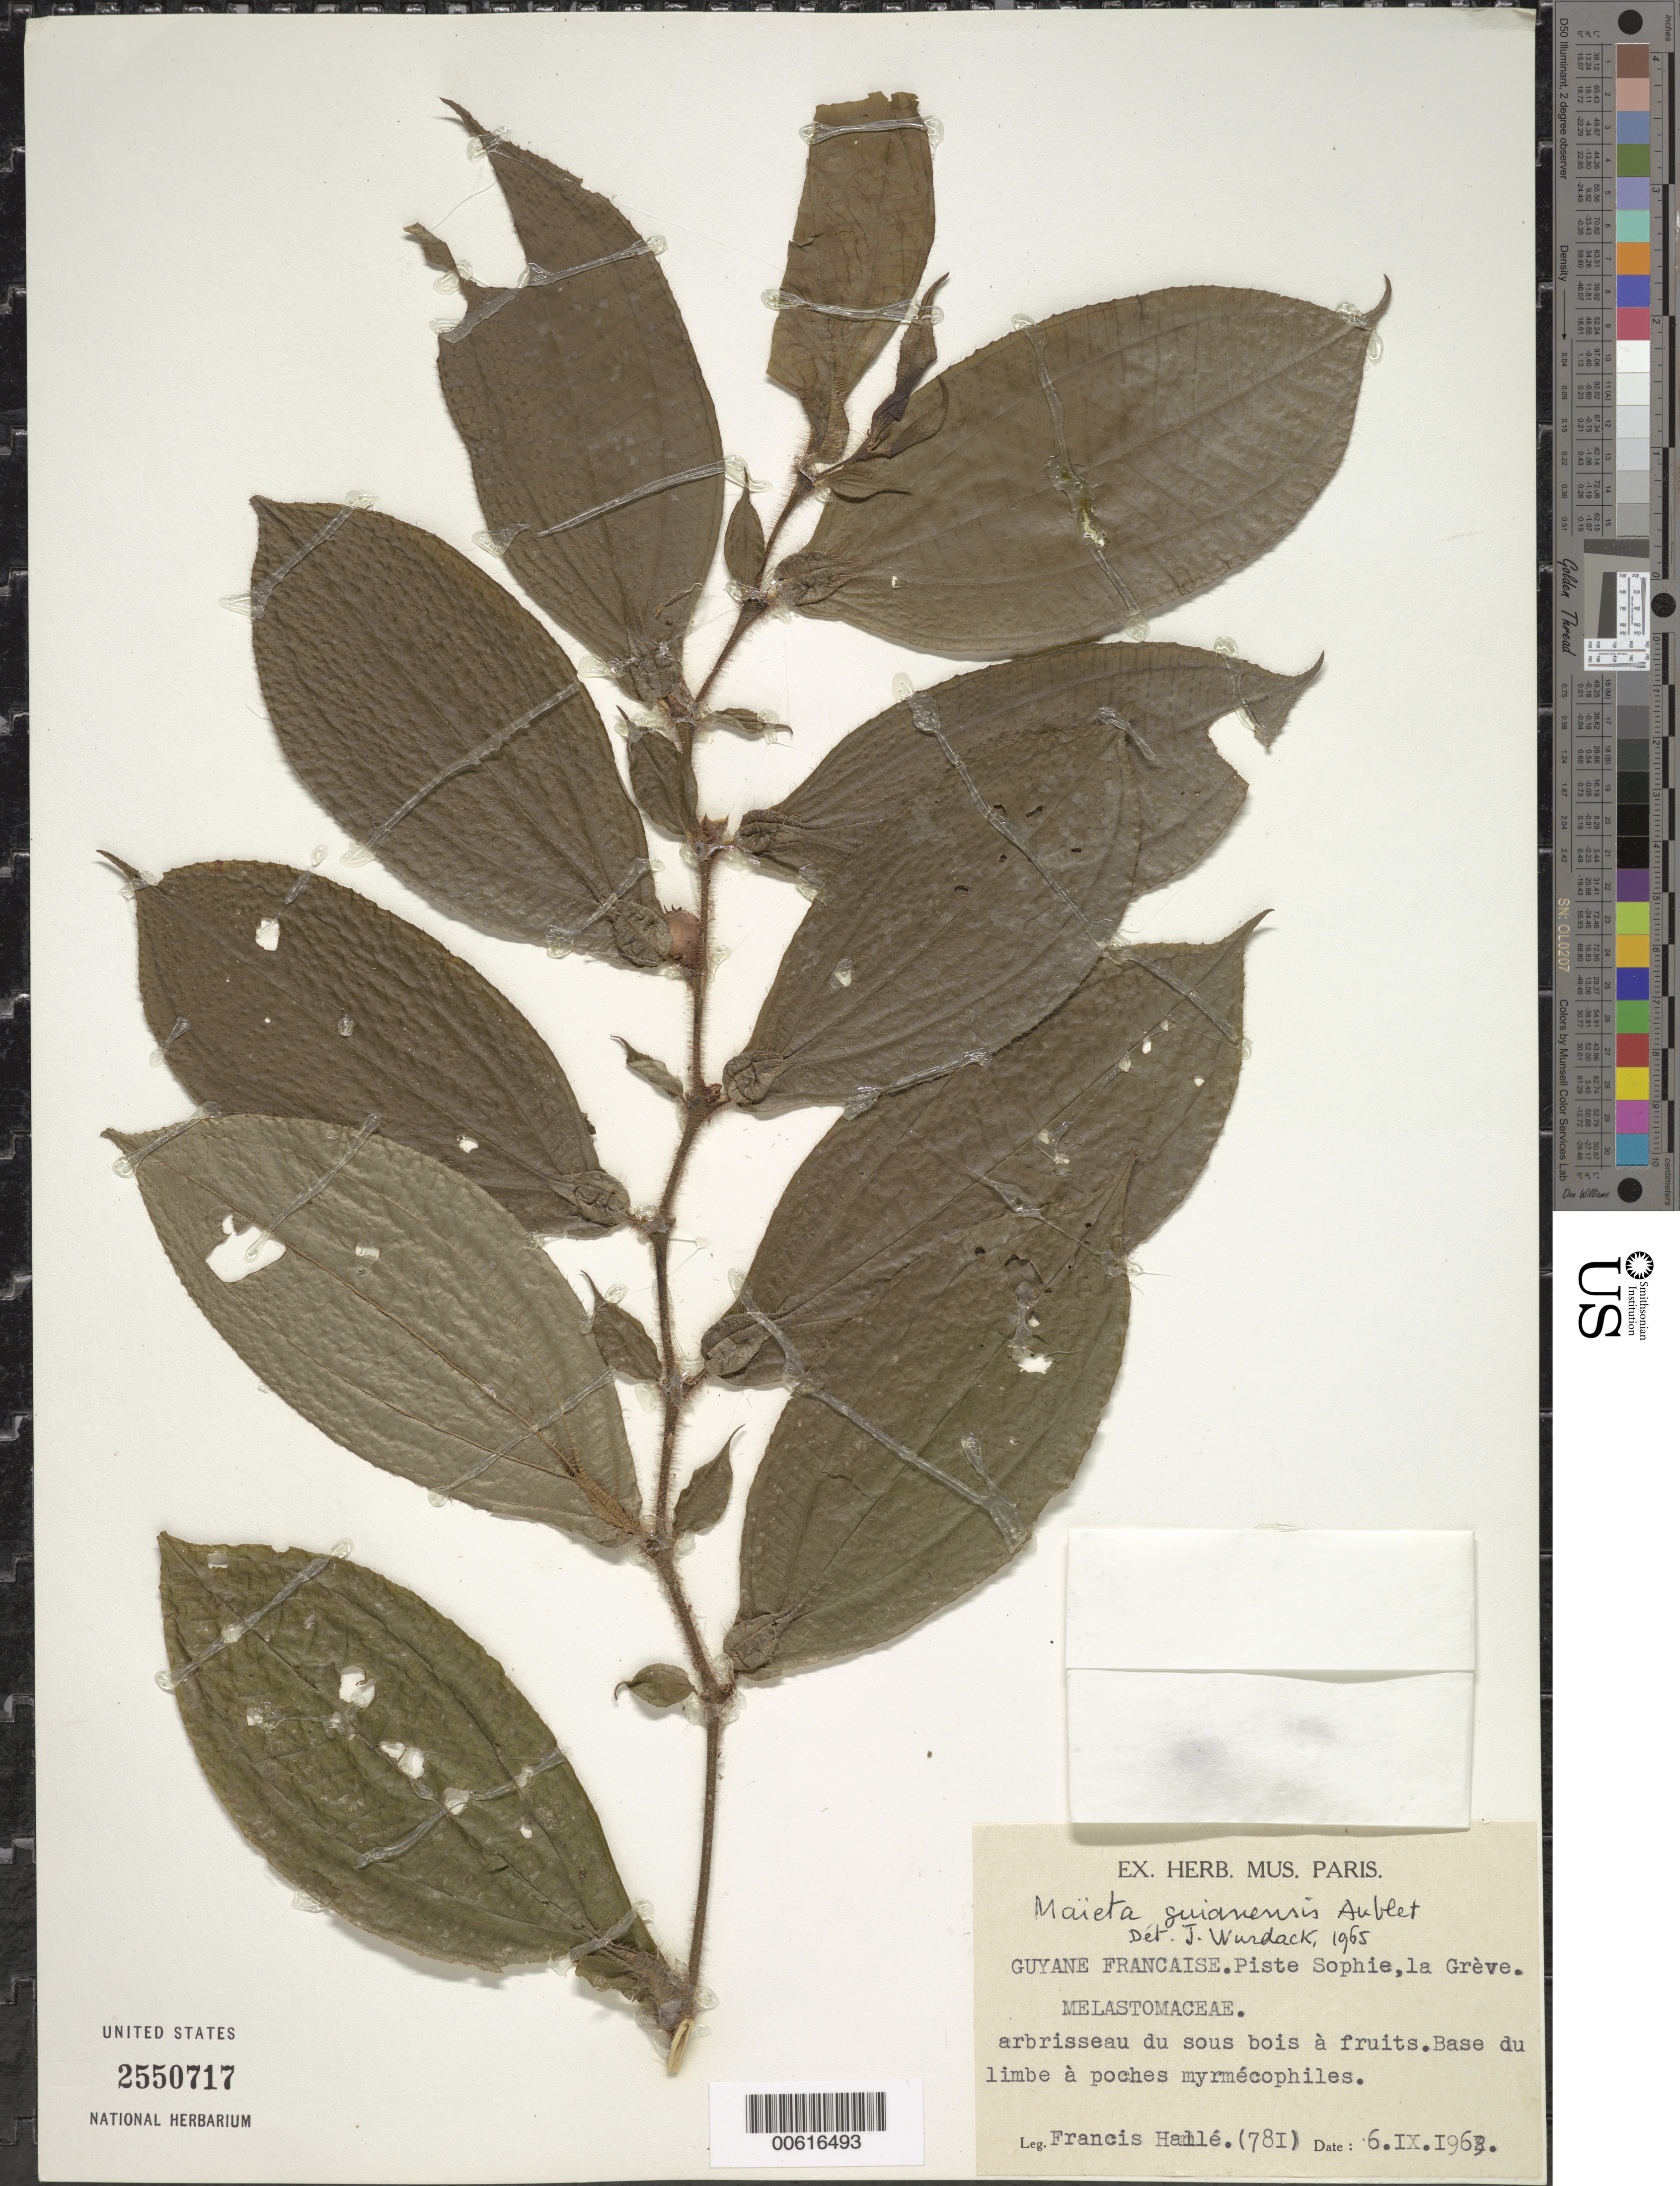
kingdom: Plantae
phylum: Tracheophyta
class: Magnoliopsida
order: Myrtales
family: Melastomataceae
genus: Maieta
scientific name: Maieta guianensis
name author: Aubl.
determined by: Wurdack, John J., (US), US (UNITED STATES)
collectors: F. Hallé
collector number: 781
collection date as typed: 6-Sep-62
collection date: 1962-09-06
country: French Guiana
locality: Piste Sophie - La Grêve, Bassin de la Mana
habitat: Sous bois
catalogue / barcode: US 2550717